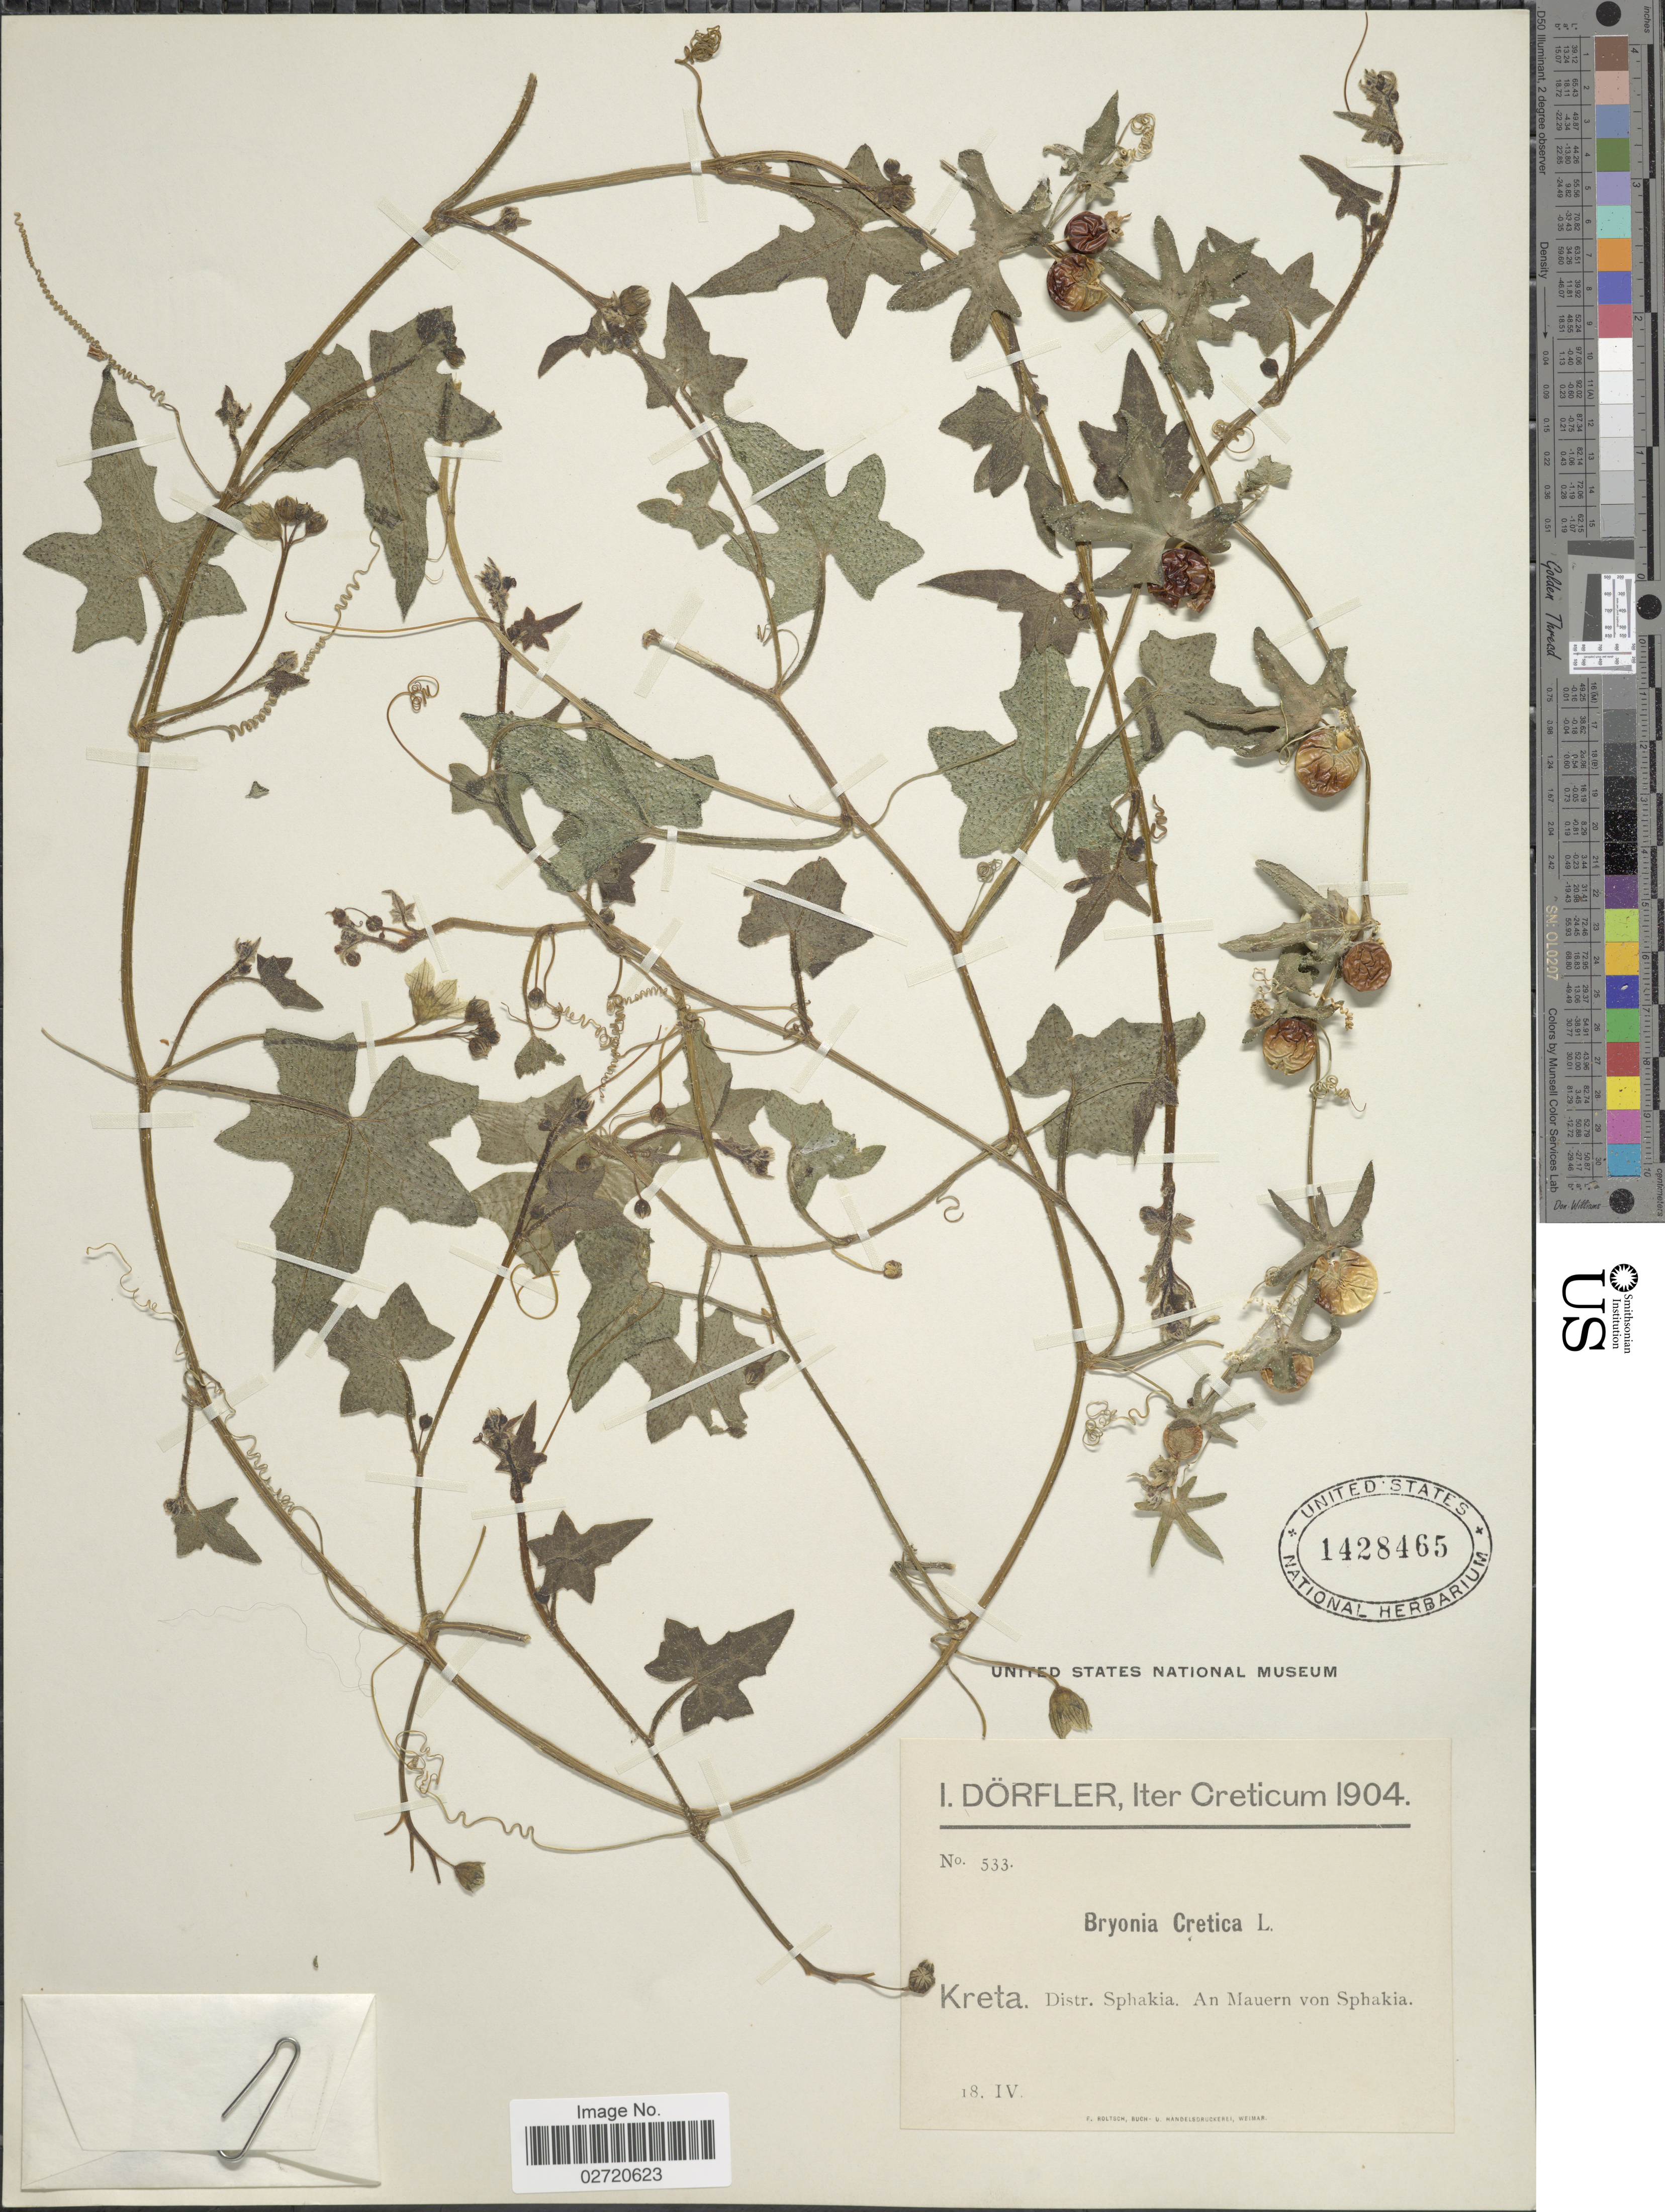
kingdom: Plantae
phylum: Tracheophyta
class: Magnoliopsida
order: Cucurbitales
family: Cucurbitaceae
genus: Bryonia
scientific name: Bryonia cretica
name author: L.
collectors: I. Dörfler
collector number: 533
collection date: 1904-04-18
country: Greece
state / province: Crete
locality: Kreta. Distr. Sphakia. An Mauern von Sphakia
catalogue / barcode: US 1428465